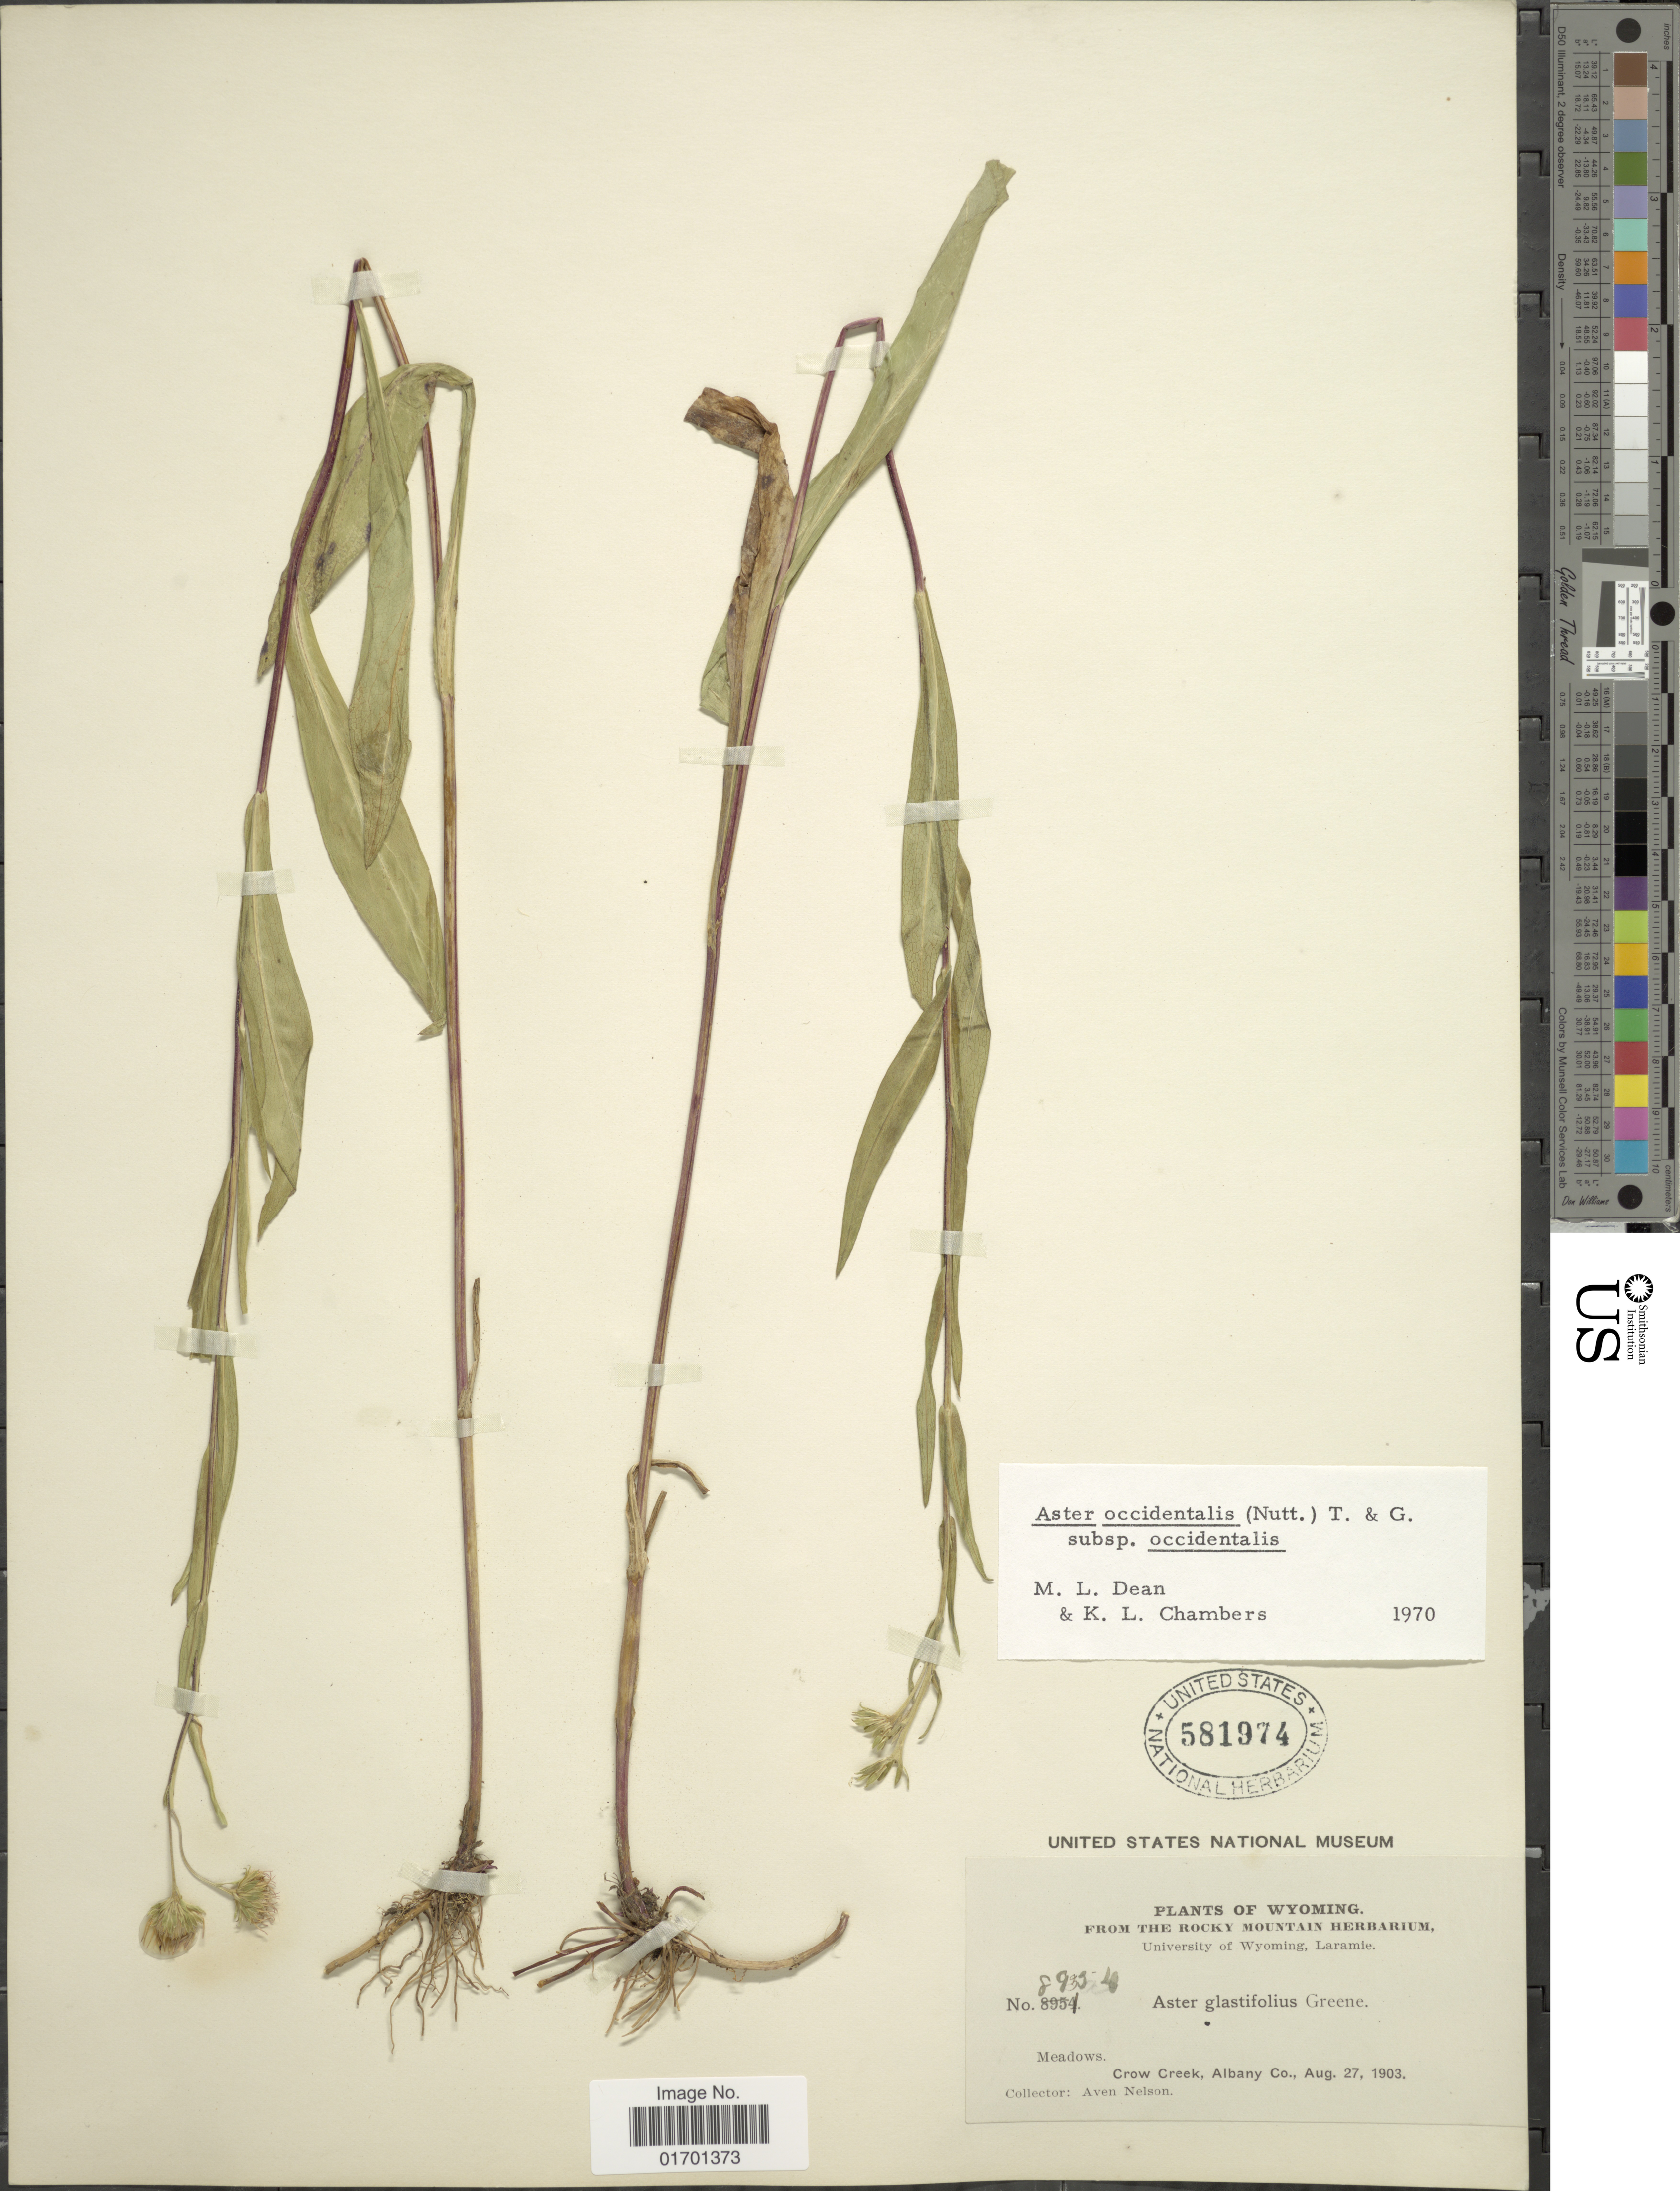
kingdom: Plantae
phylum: Tracheophyta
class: Magnoliopsida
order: Asterales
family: Asteraceae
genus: Symphyotrichum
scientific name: Symphyotrichum spathulatum var. spathulatum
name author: (Lindl.) G.L. Nesom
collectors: A. Nelson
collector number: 8954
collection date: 1903-08-27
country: United States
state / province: Wyoming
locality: Meadows. Crow Creek, Albany Co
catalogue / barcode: US 581974